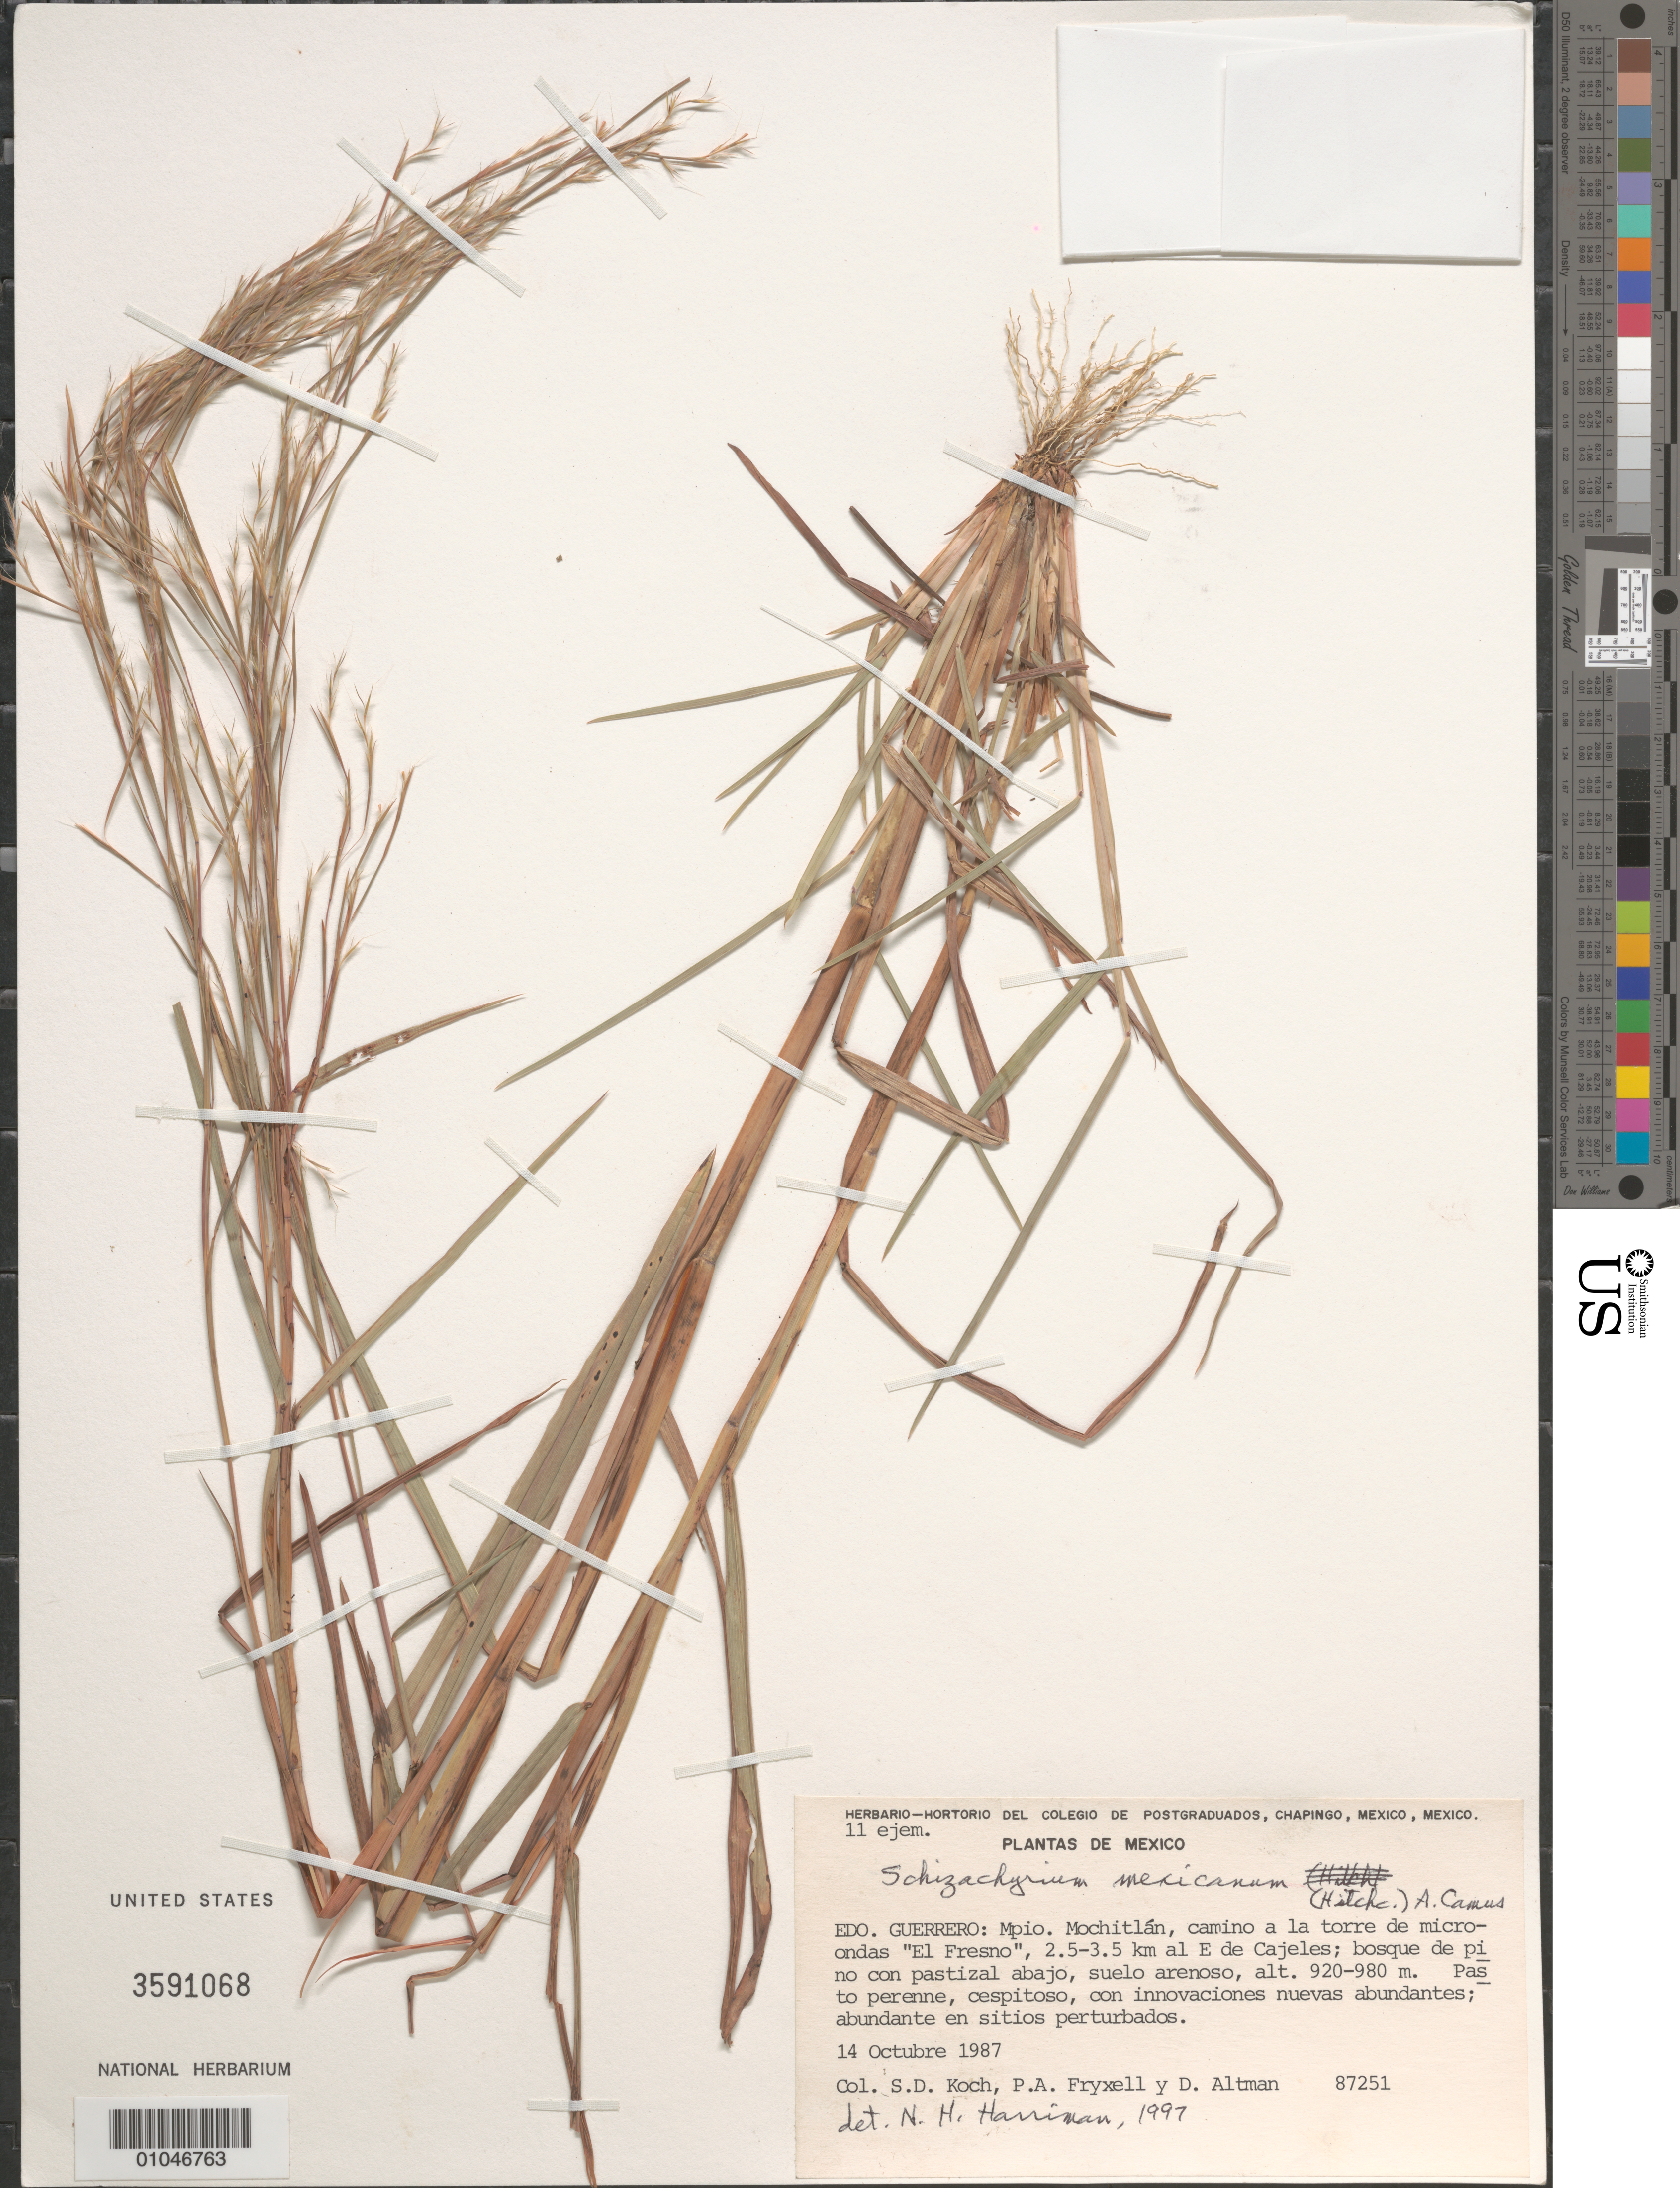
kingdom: Plantae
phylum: Tracheophyta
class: Liliopsida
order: Poales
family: Poaceae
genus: Schizachyrium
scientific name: Schizachyrium mexicanum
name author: A. Camus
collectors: S. D. Koch, P. A. Fryxell & D. Altman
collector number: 87251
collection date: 1987-10-14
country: Mexico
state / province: Guerrero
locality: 2.5-3.5 km al E de Cajeles, camino a la torre de microcondas "El Fresno", Mpio. Mochitlan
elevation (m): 920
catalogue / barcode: US 3591068